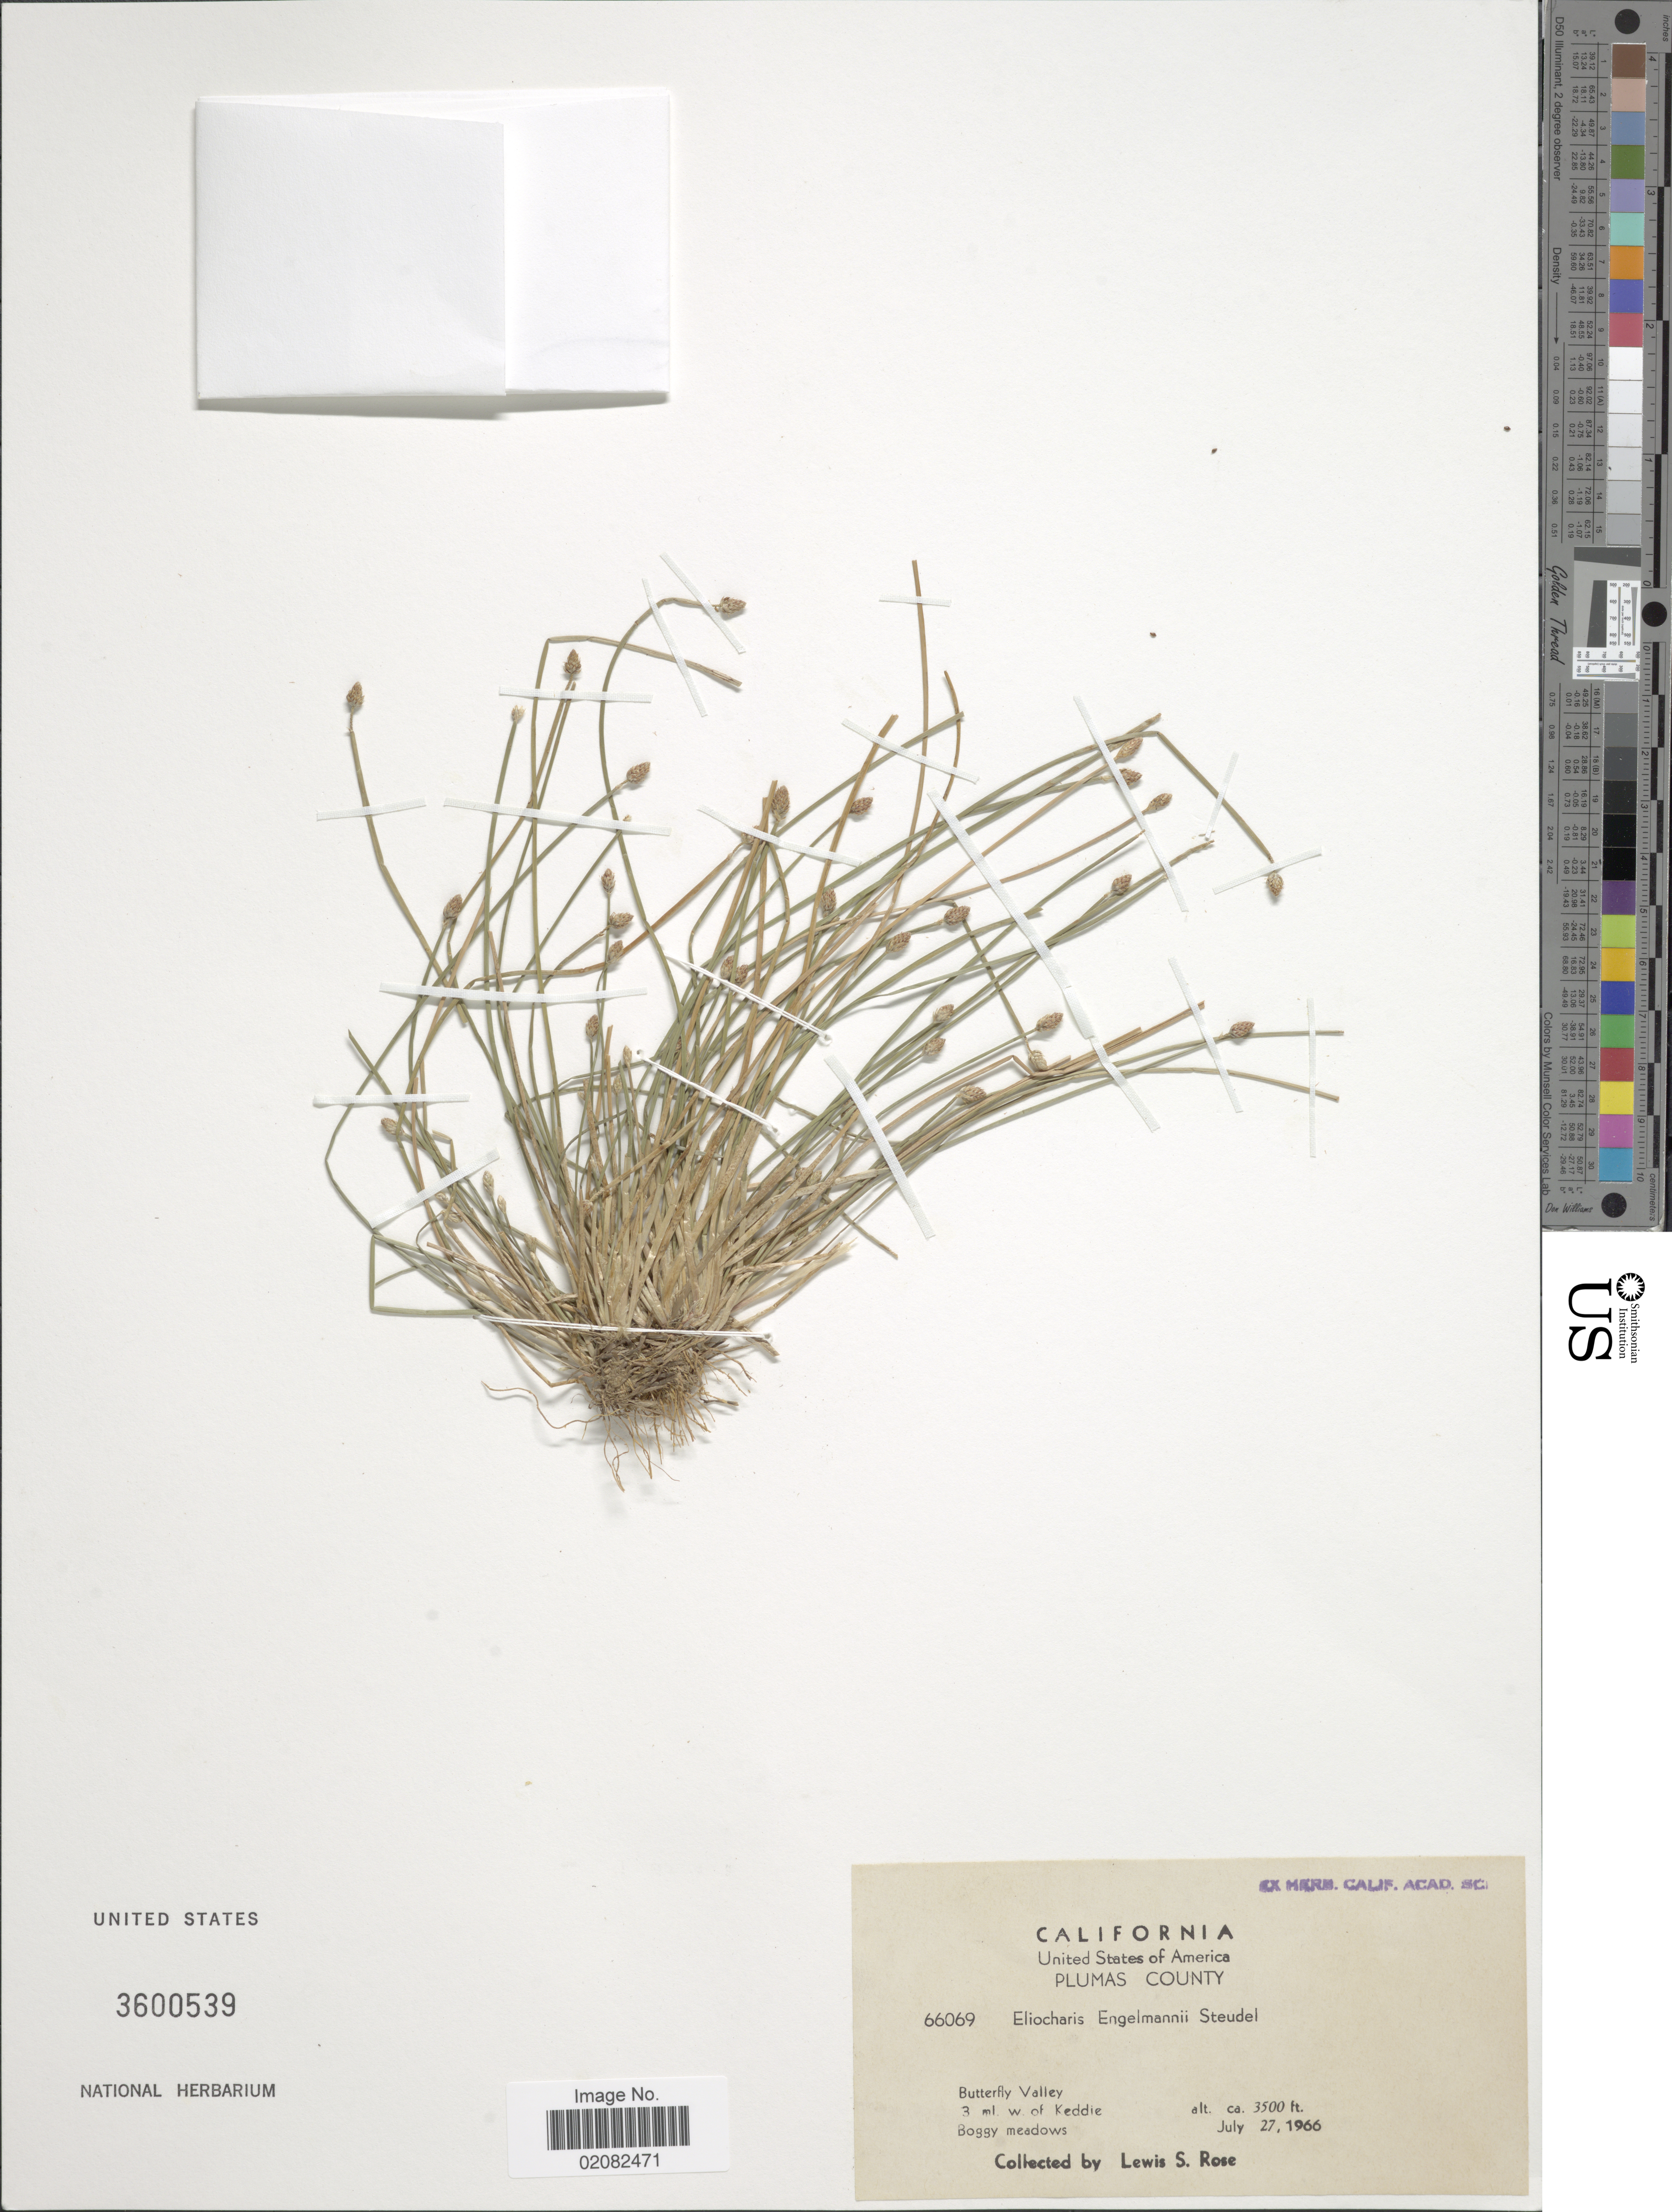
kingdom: Plantae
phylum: Tracheophyta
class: Liliopsida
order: Poales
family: Cyperaceae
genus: Eleocharis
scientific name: Eleocharis engelmannii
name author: Steud.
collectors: L. S. Rose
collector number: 66069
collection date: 1966-07-27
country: United States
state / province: California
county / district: Plumas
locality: United States of America, Plumas County, Butterfly Valley, 3 ml W of Keddie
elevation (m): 1067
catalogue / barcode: US 3600539